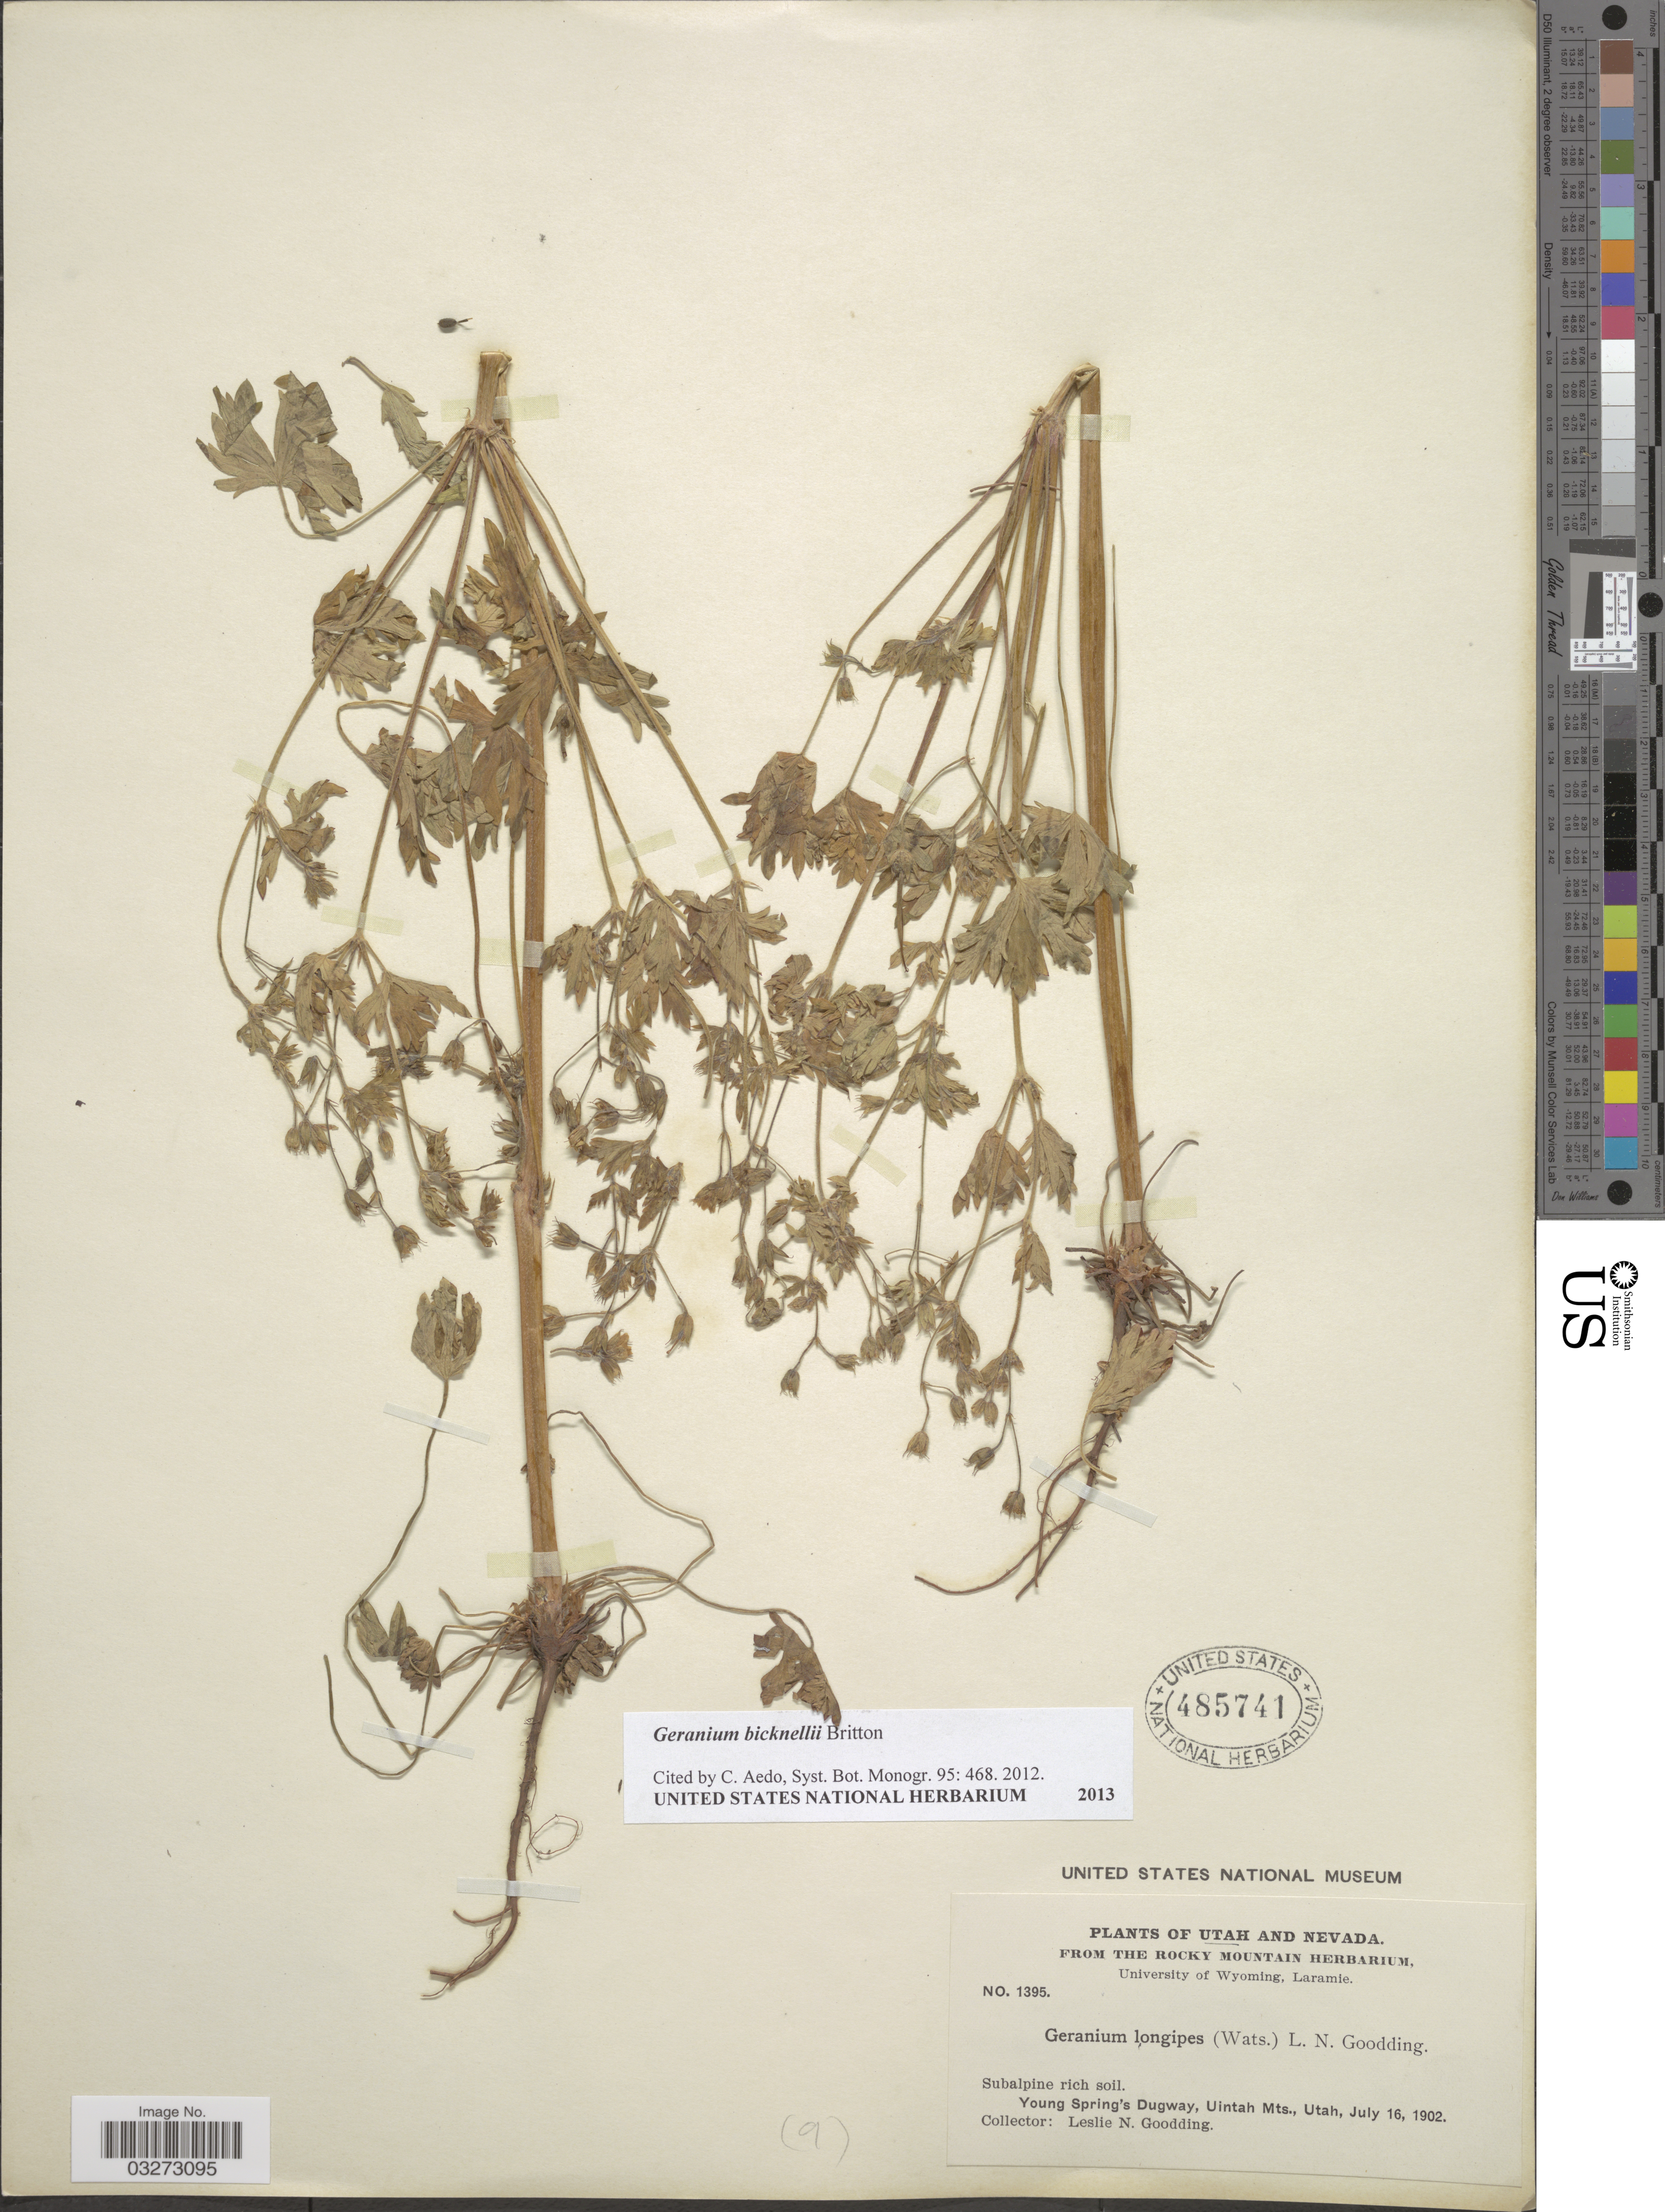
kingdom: Plantae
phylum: Tracheophyta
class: Magnoliopsida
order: Geraniales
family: Geraniaceae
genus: Geranium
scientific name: Geranium bicknellii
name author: Britton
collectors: L. N. Goodding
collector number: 1395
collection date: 1902-07-16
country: United States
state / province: Utah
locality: Young Spring's Dugway, Uintah Mts.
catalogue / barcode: US 485741